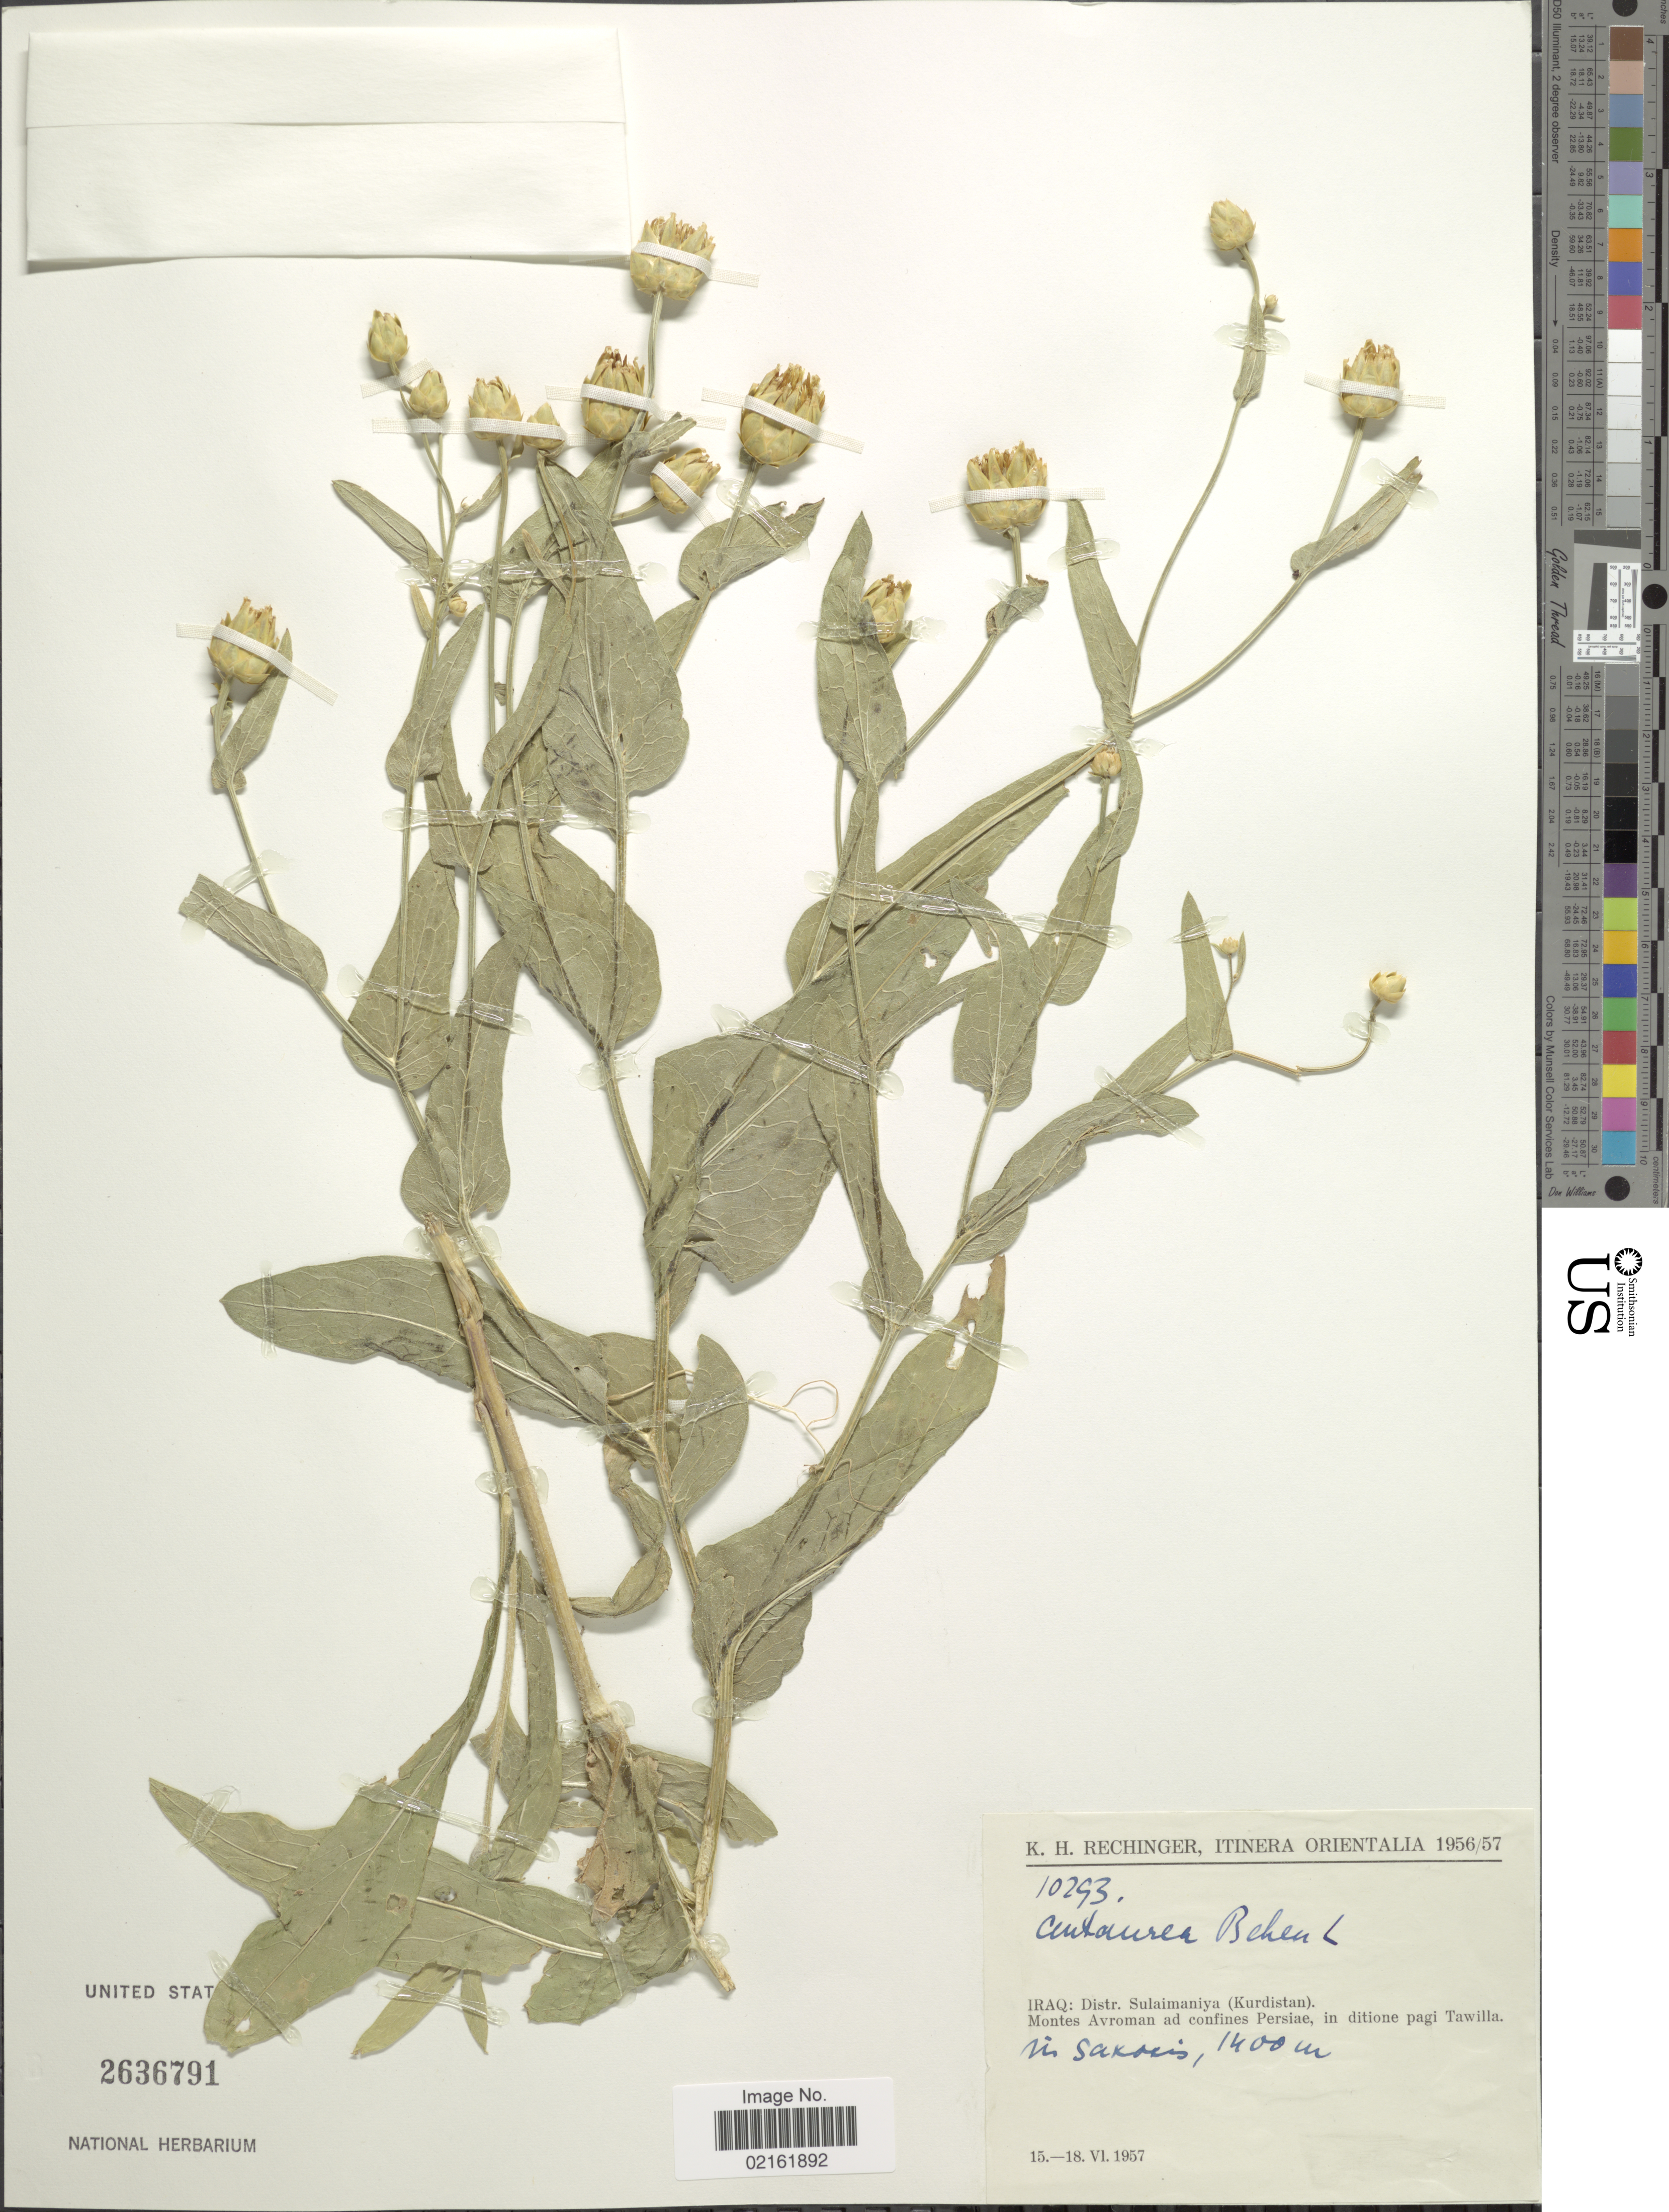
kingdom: Plantae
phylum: Tracheophyta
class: Magnoliopsida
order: Asterales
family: Asteraceae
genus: Centaurea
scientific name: Centaurea behen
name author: L.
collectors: K. H. Rechinger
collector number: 10293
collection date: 1957-06-15/1957-06-18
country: Iran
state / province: Kurdistan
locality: Itinera Orientalia, Iraq: Distr. Sulaimaniya (Kurdistan), Montes Avroman ad confines Persiae, in ditione pagi Tawilla, in sakroes [interpreted]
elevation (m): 1400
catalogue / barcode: US 2636791